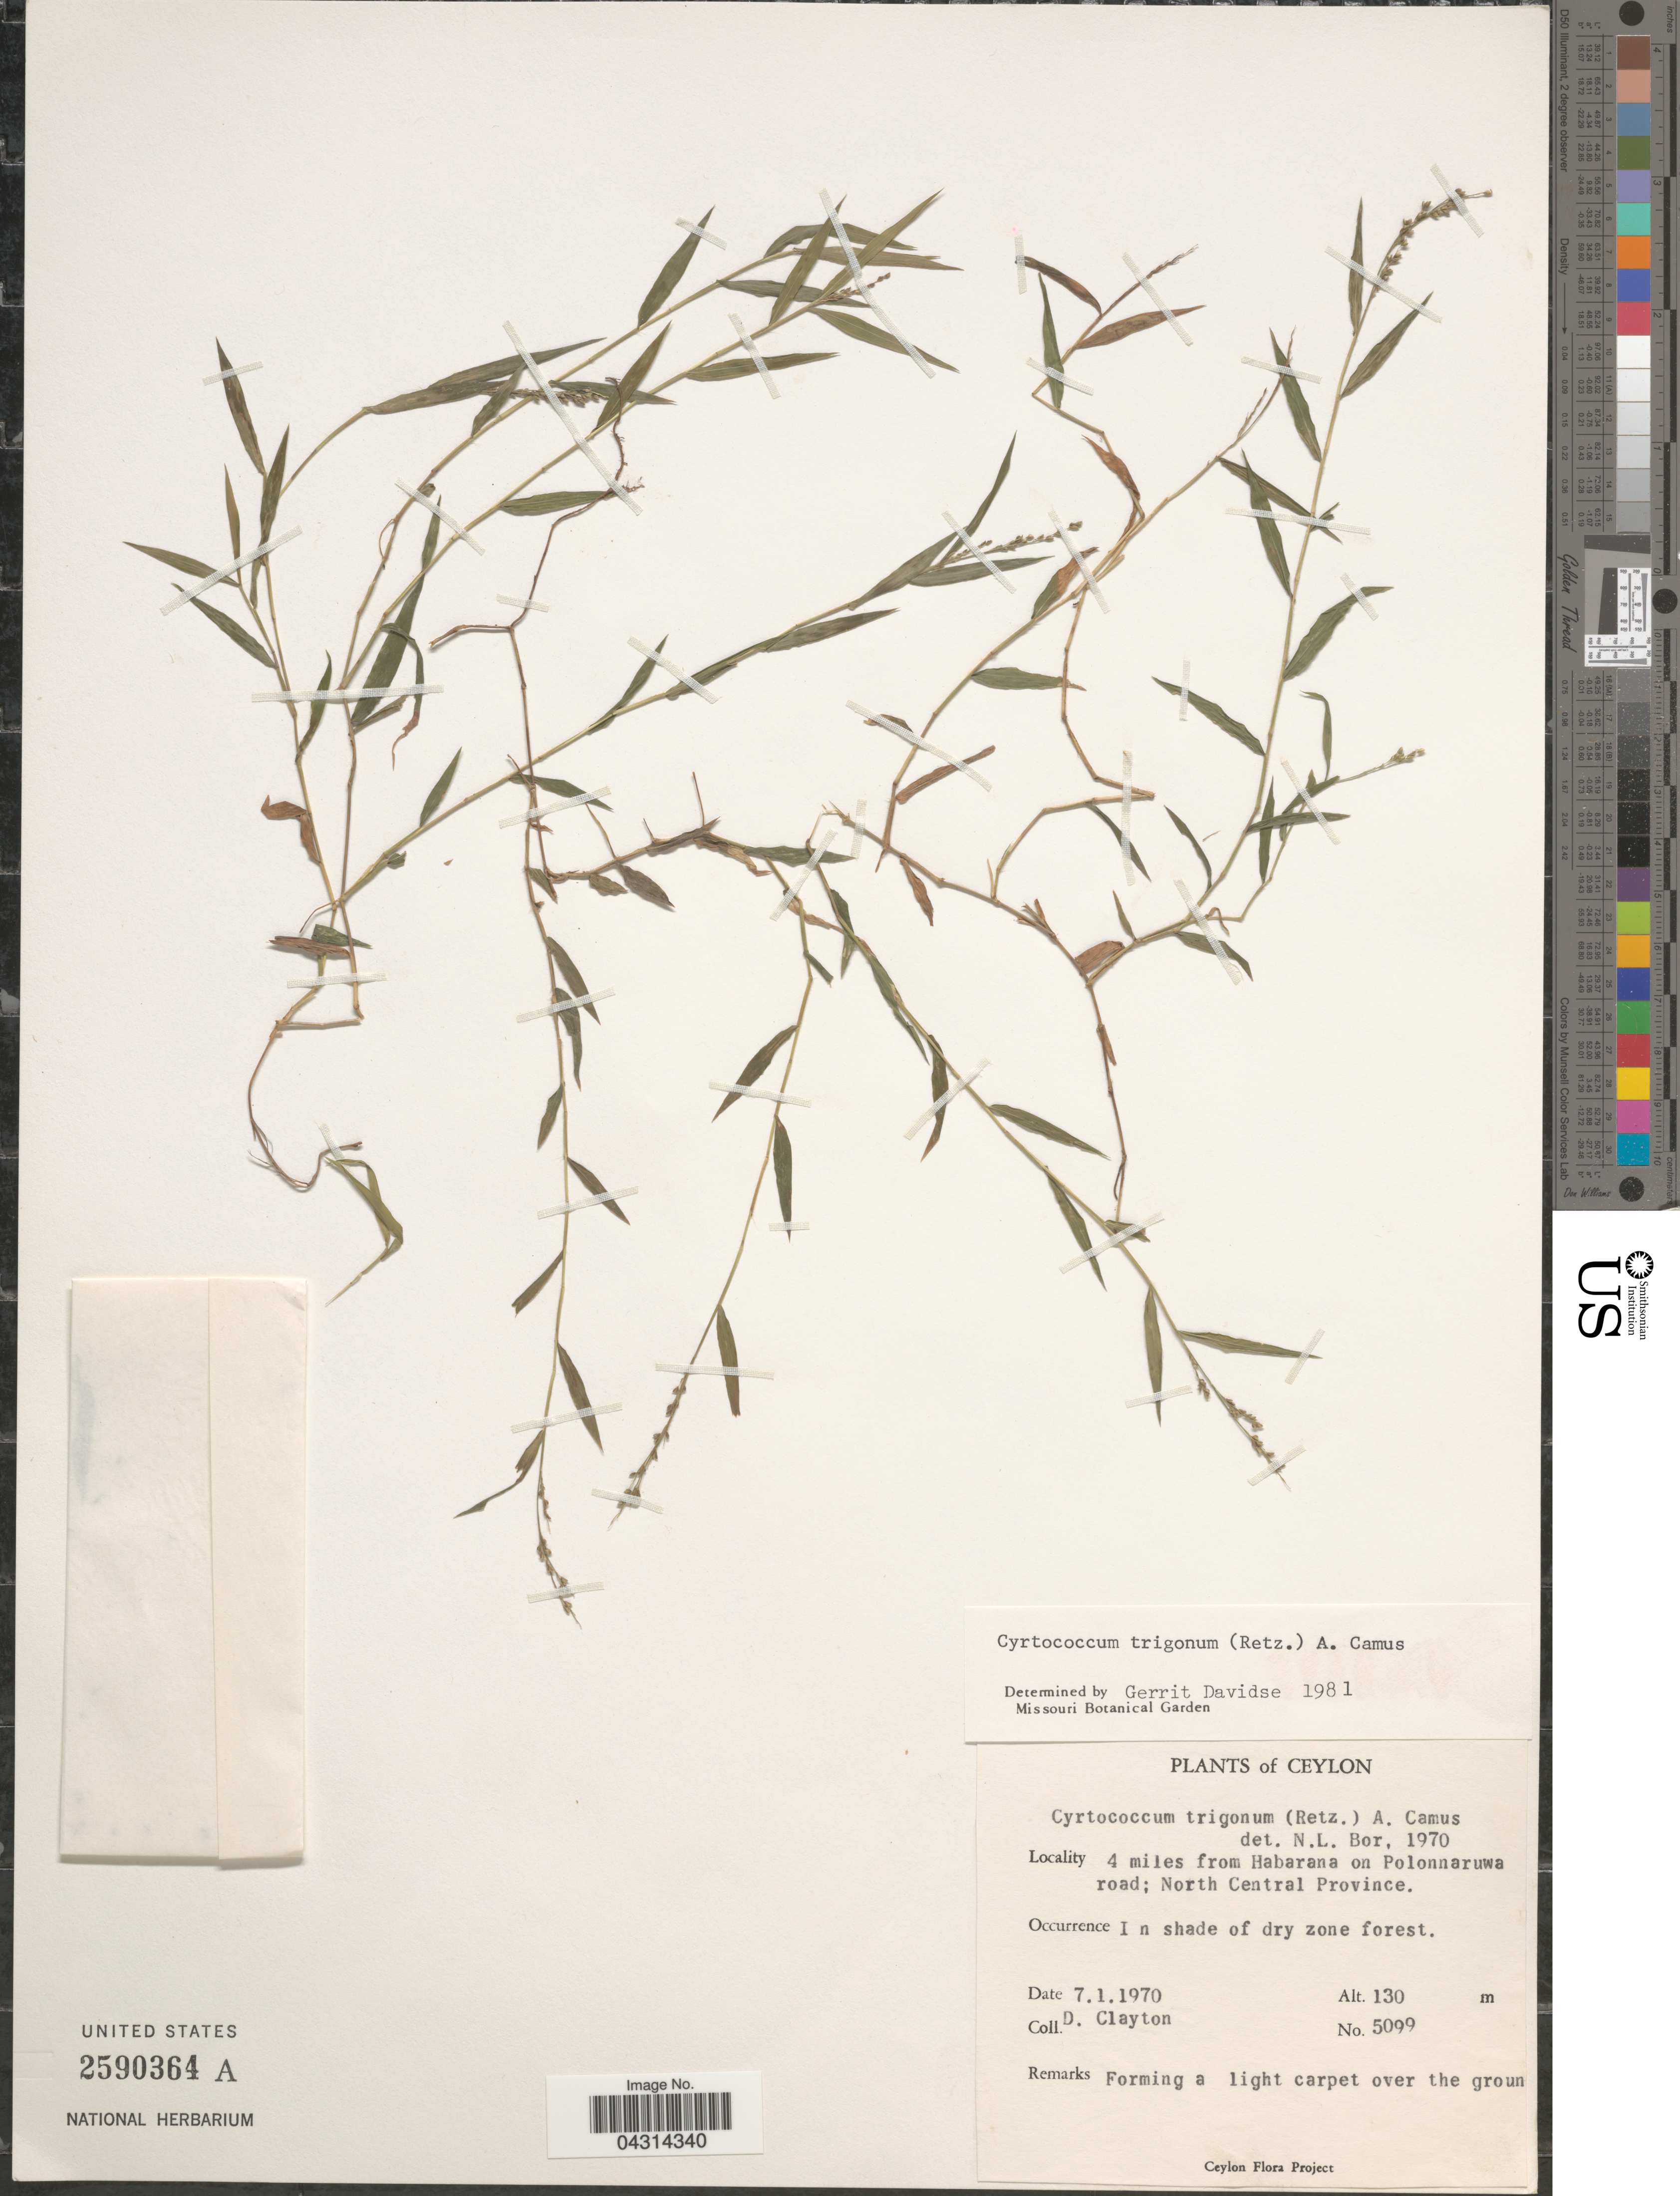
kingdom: Plantae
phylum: Tracheophyta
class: Liliopsida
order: Poales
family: Poaceae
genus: Cyrtococcum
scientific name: Cyrtococcum trigonum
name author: (Retz.) A. Camus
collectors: D. Clayton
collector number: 5099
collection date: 1970-01-07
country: Sri Lanka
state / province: North Central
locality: Ceylon. 4 miles from Habarana on Polonnaruwa road.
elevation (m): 130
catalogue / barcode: US 2590364A